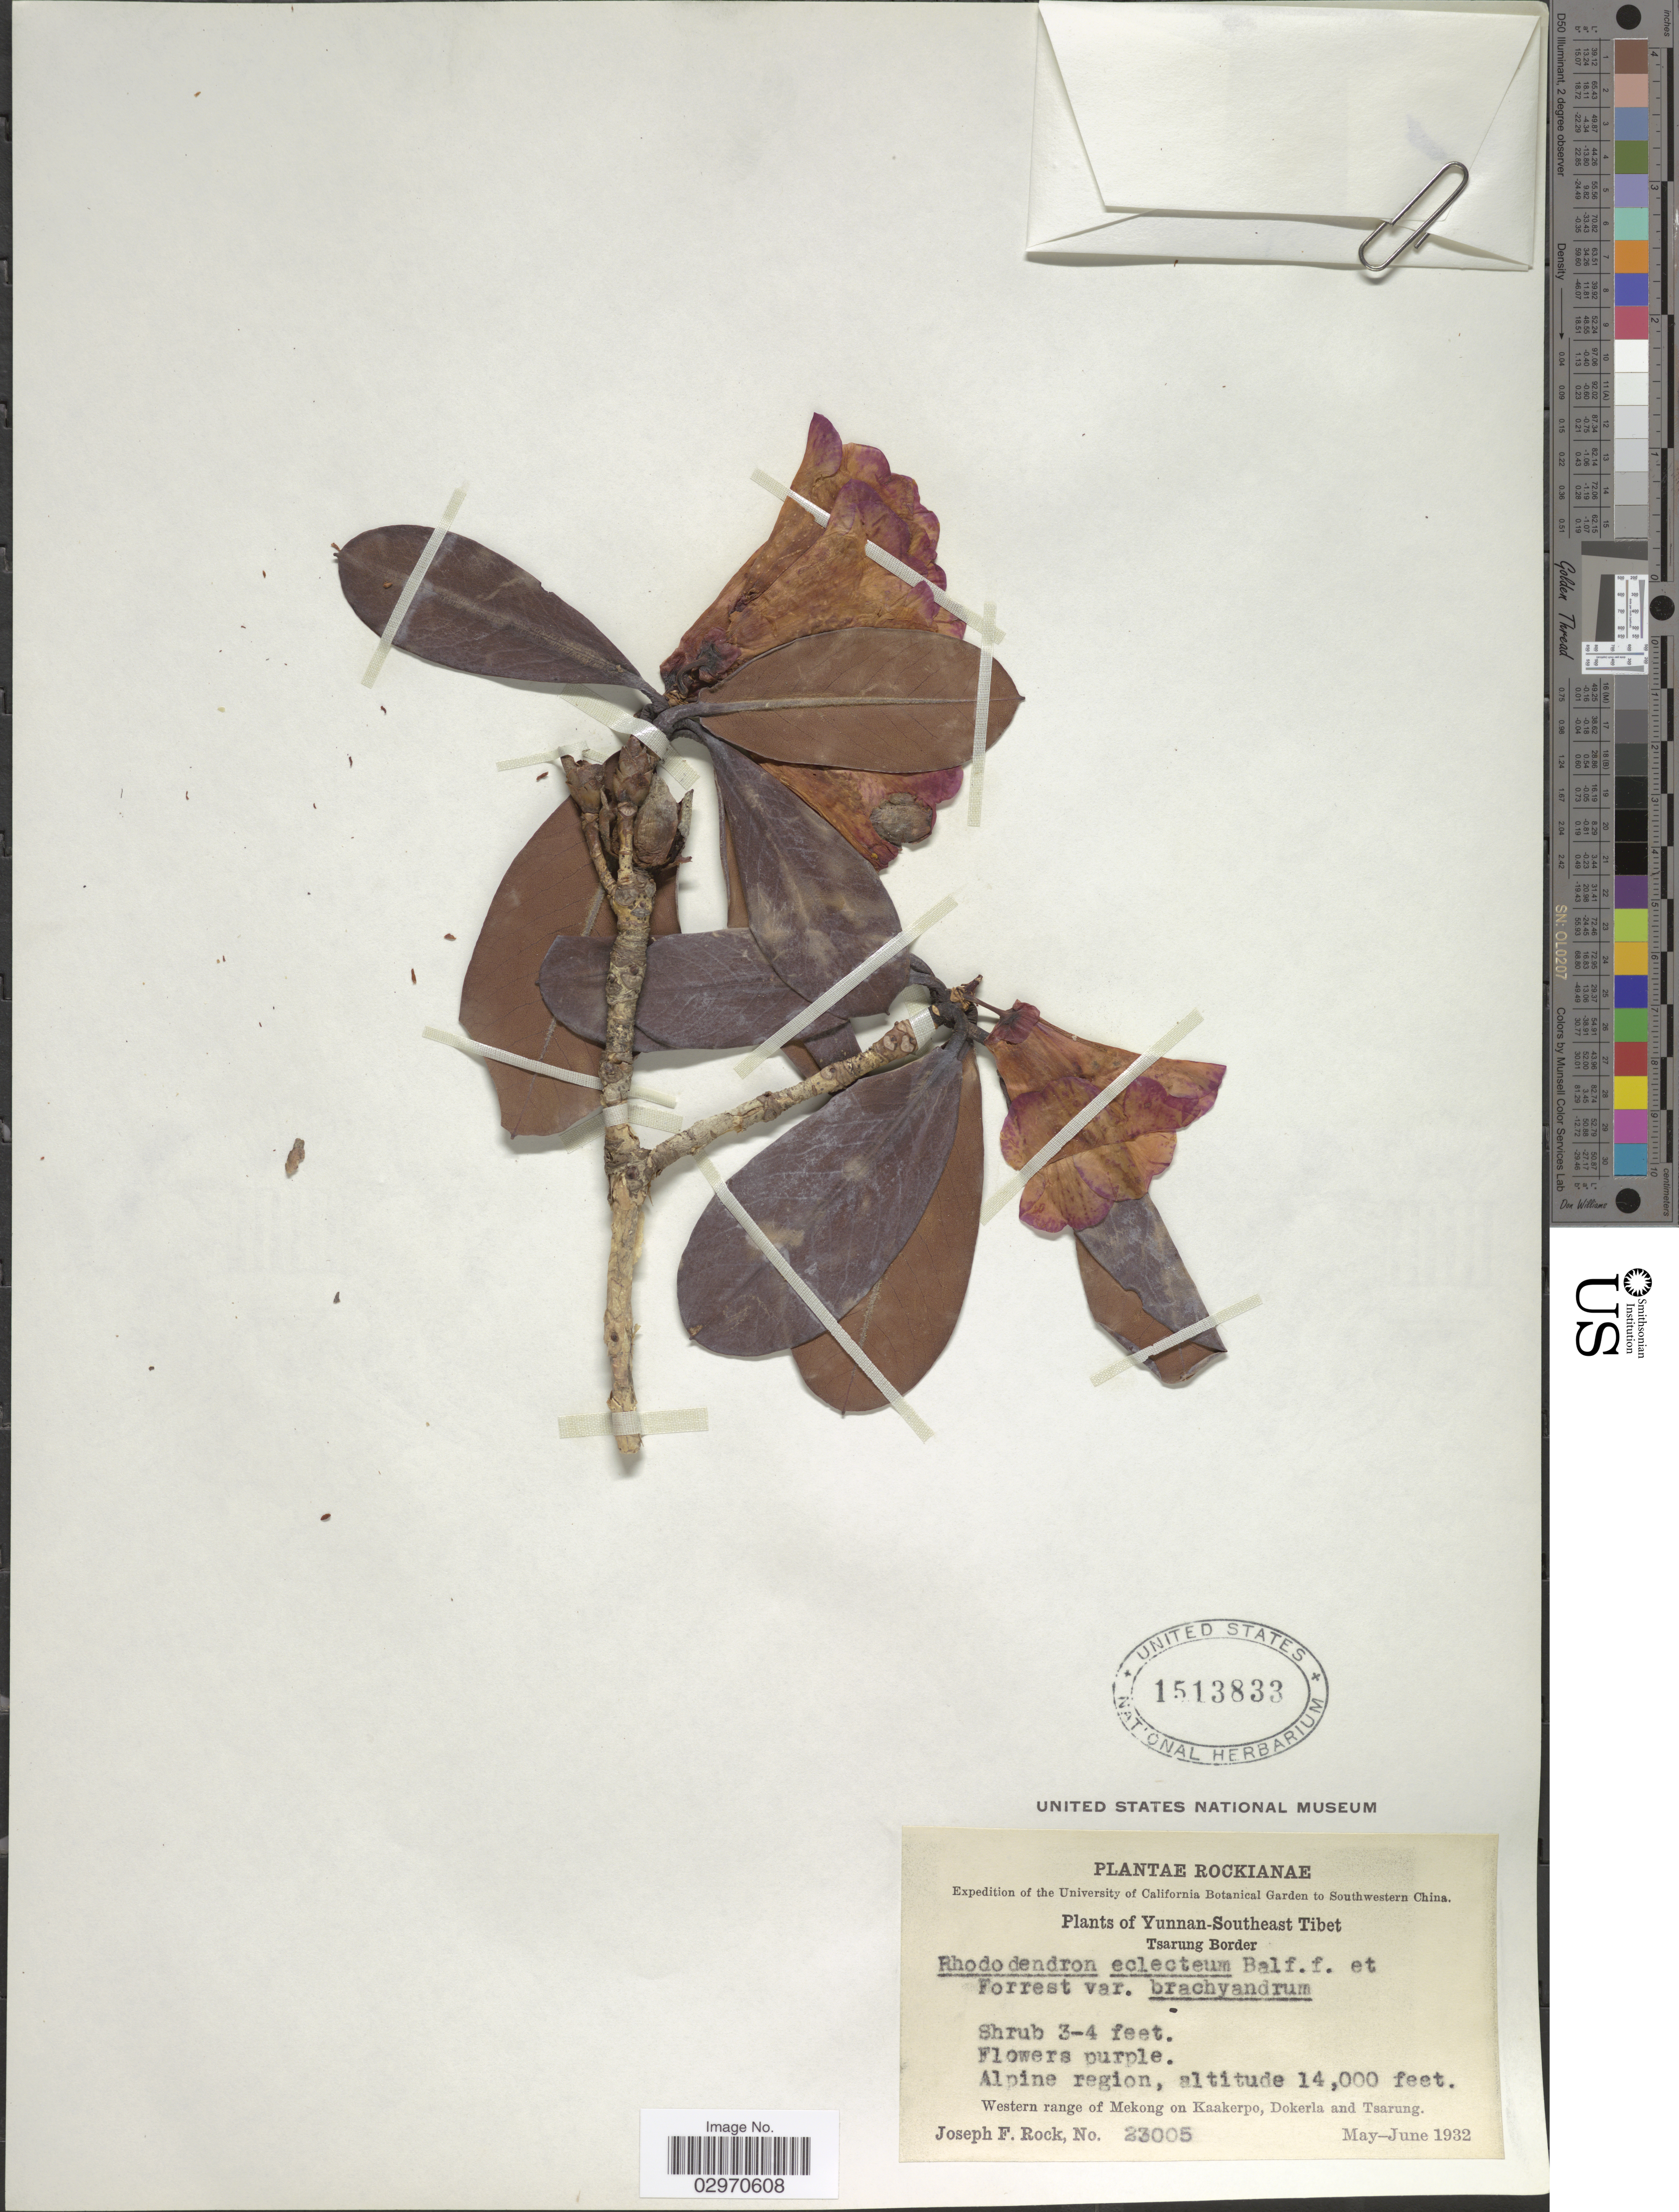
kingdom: Plantae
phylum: Tracheophyta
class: Magnoliopsida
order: Ericales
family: Ericaceae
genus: Rhododendron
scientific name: Rhododendron eclecteum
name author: Balf. f. & Forrest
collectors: J. F. Rock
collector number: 23005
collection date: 1932-05/1932-06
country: China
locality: Southwestern China. Yunnan-Southeast Tibet. Tsarung Border. Alpine region. Western range of Mekong on Kaakerpo, Dokerla and Tsarung.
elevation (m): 4267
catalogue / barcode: US 1513833